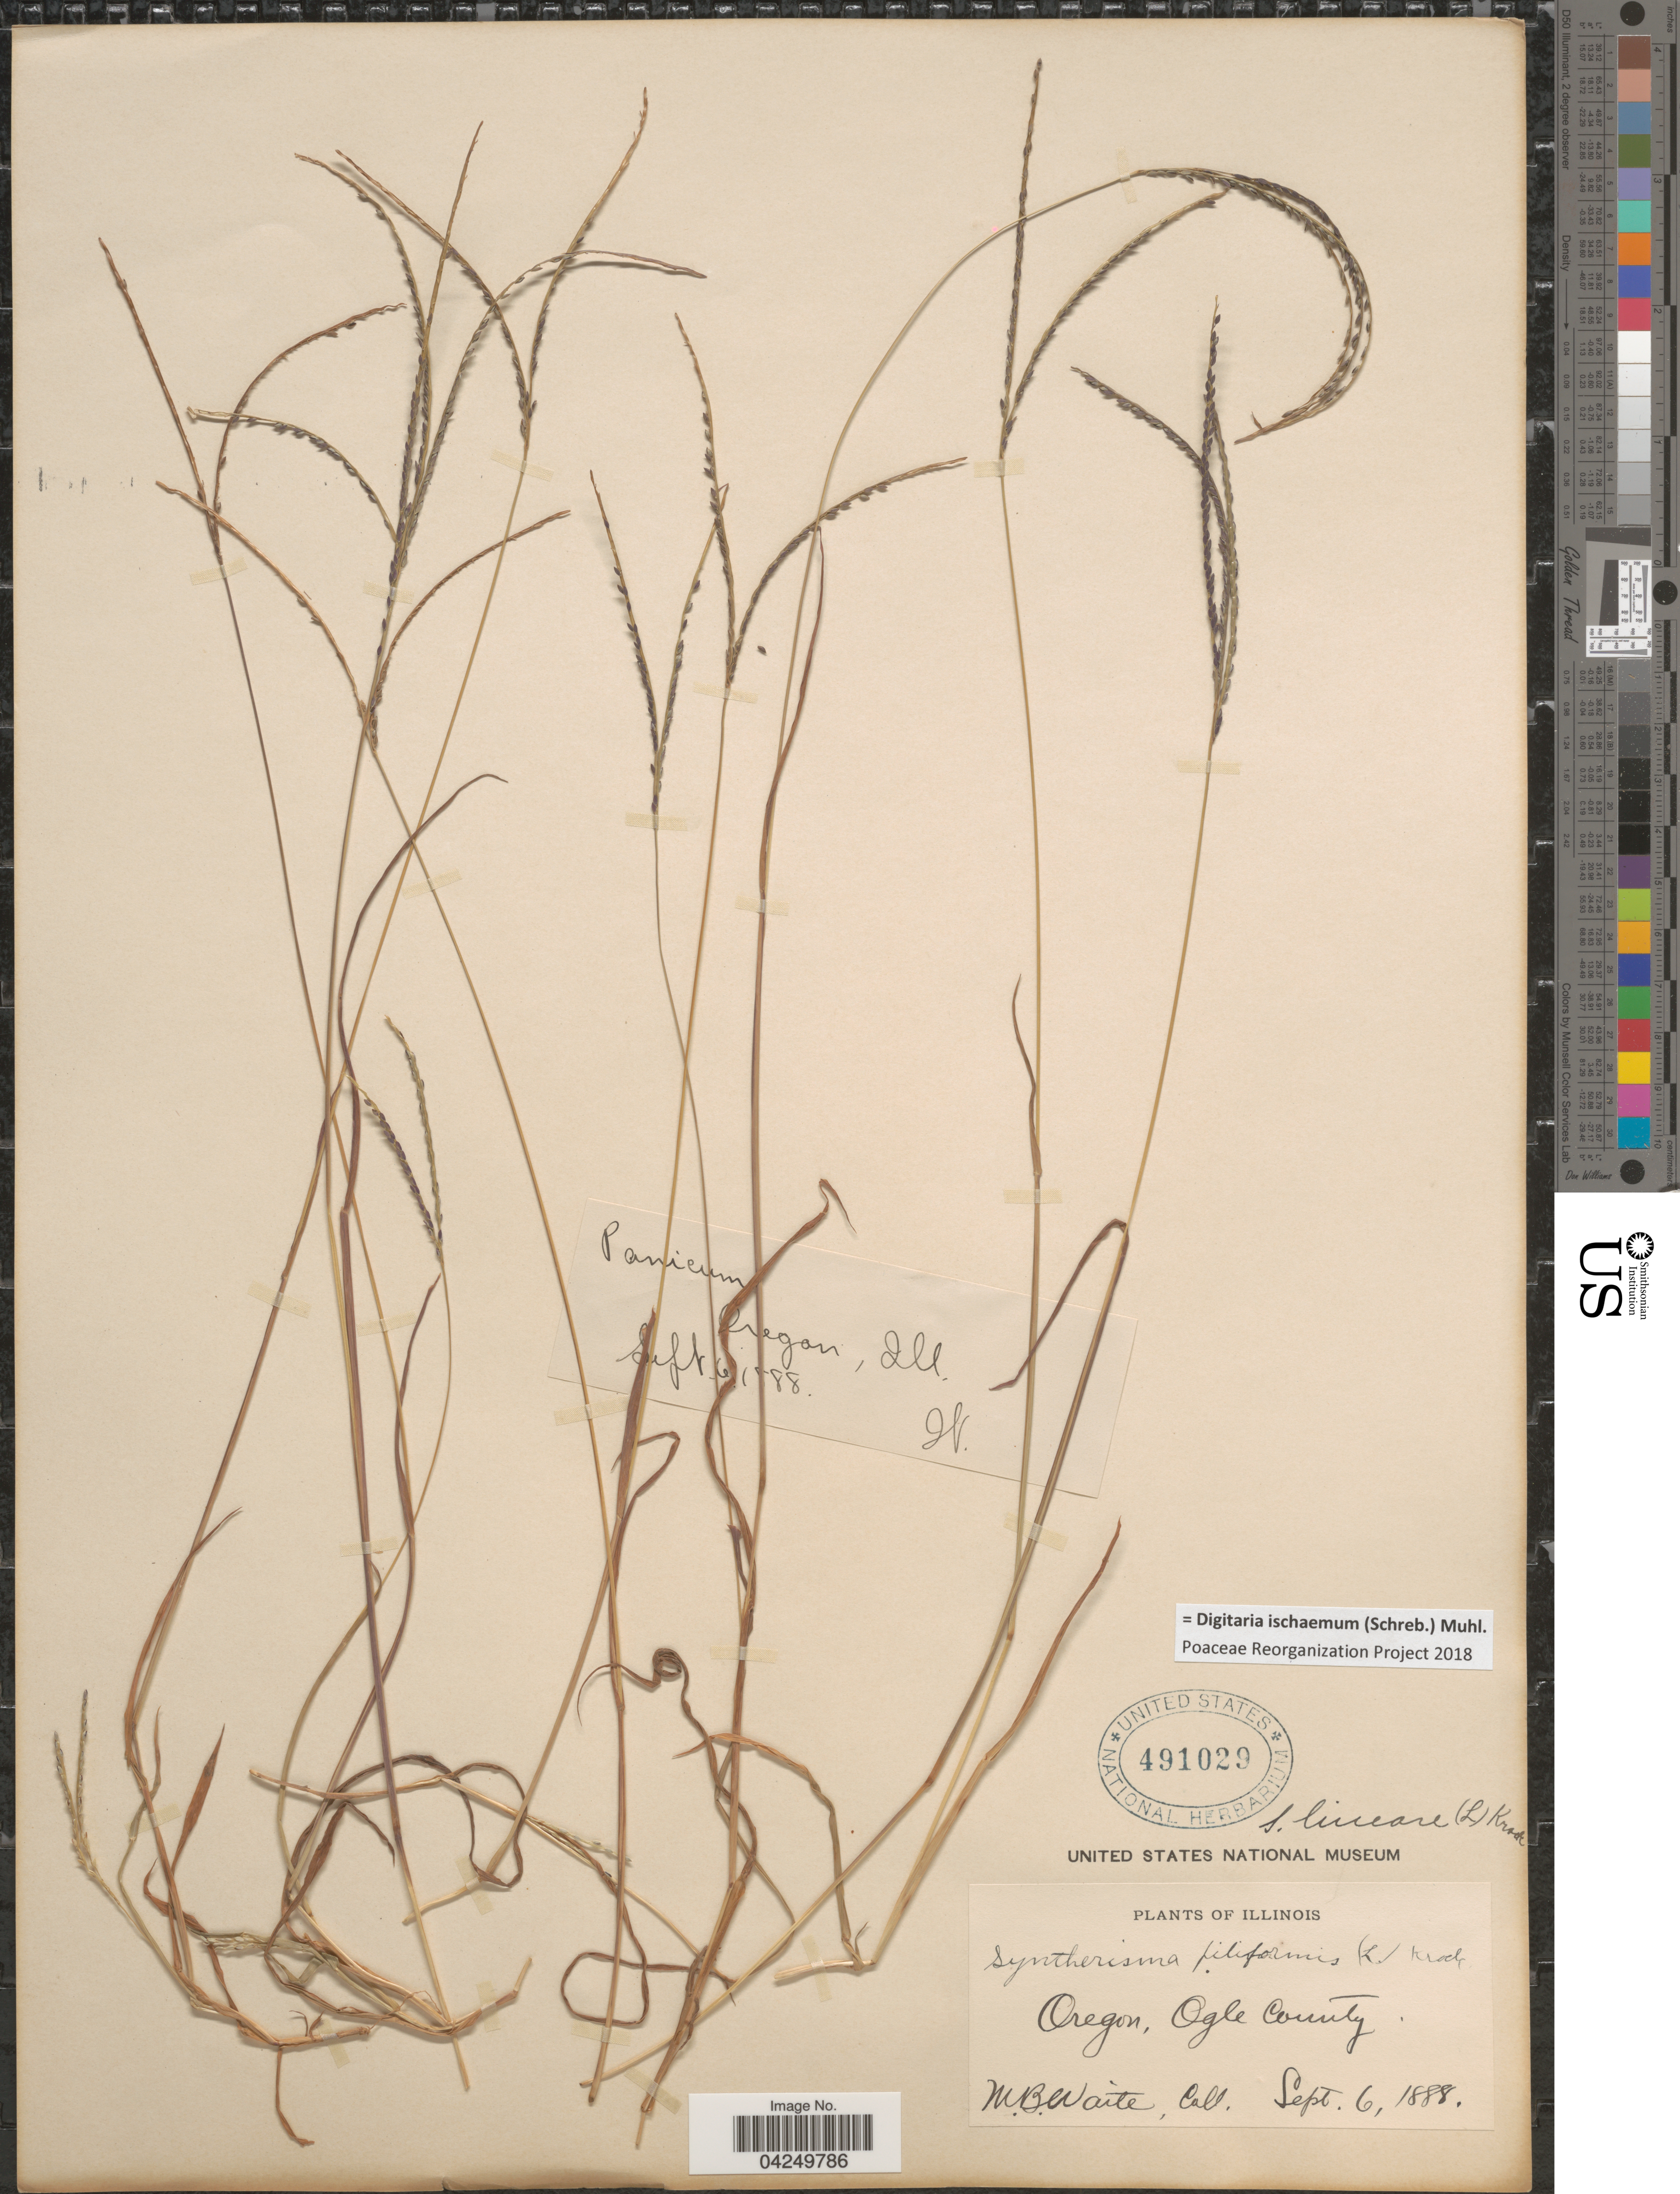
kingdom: Plantae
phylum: Tracheophyta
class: Liliopsida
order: Poales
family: Poaceae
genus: Digitaria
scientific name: Digitaria ischaemum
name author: (Schreber) Schreber ex Muhl.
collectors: M. B. Waite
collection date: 1888-09-06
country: United States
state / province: Oregon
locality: Ogle County.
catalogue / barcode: US 491029